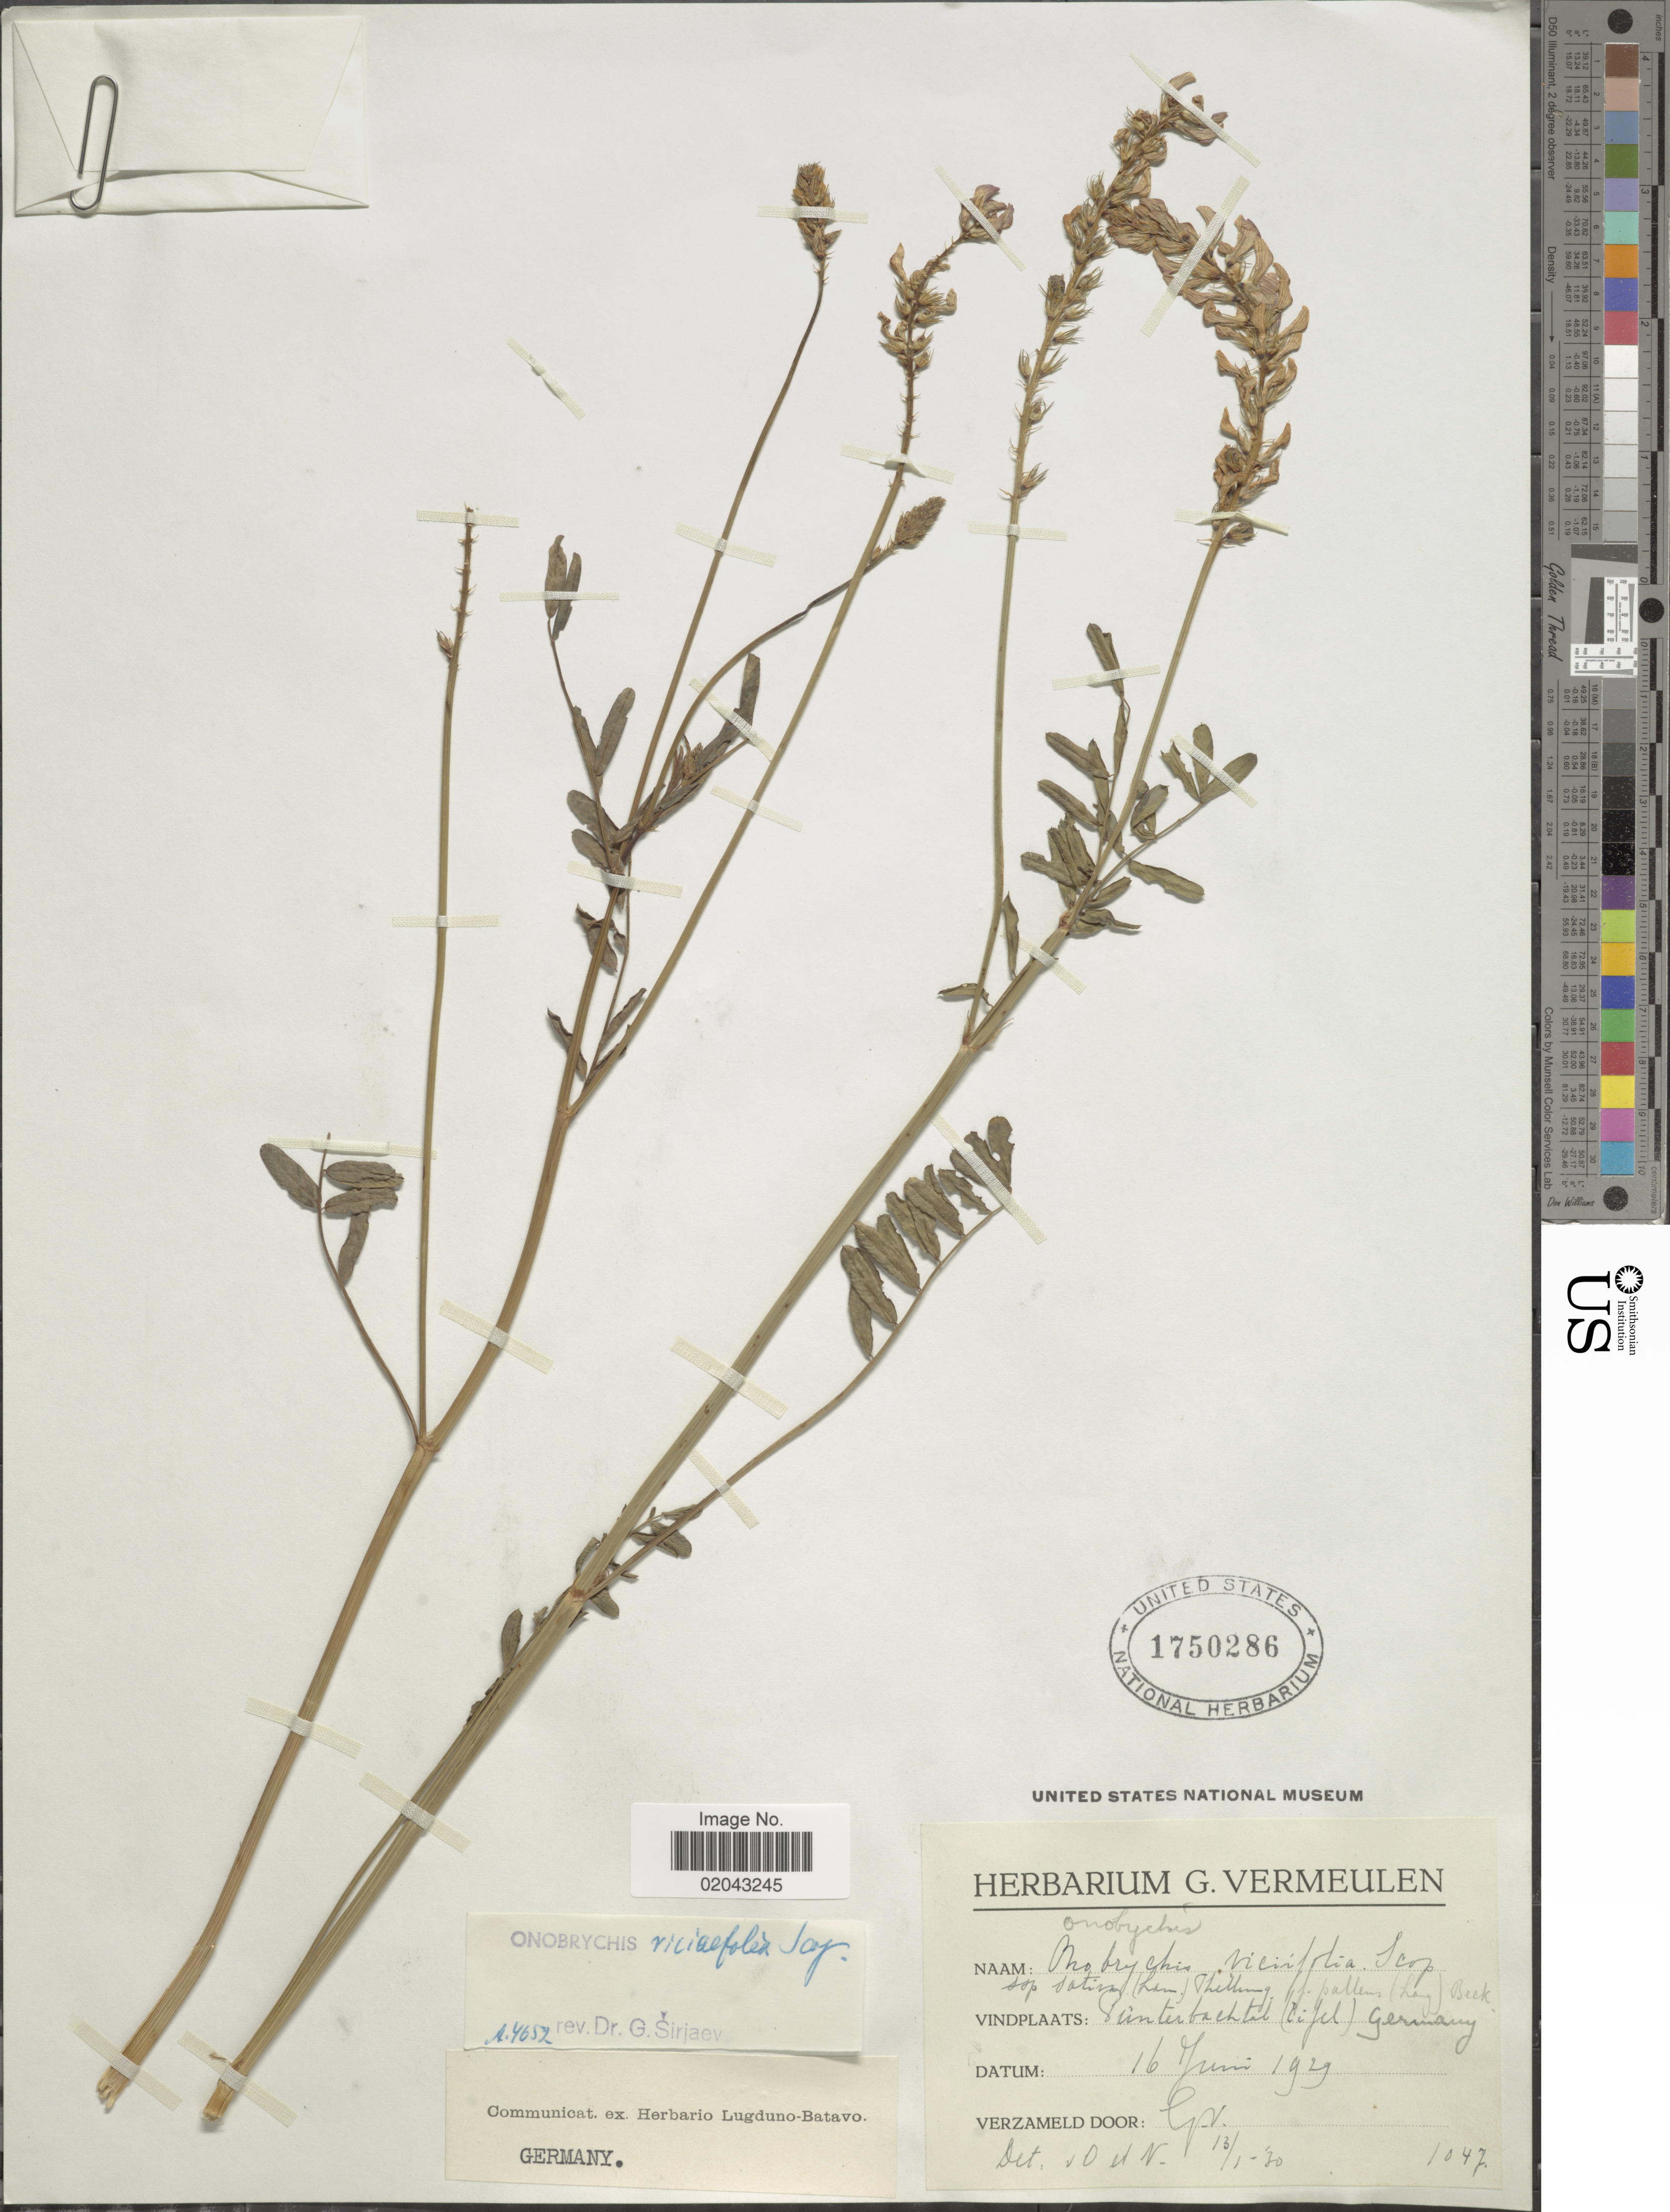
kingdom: Plantae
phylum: Tracheophyta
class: Magnoliopsida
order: Fabales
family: Fabaceae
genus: Onobrychis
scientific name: Onobrychis viciaefolia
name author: Trautv.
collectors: G. Vermeulen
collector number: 1047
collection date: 1929-06-16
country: Germany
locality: Pinterbachtal ( Eifel) Germany.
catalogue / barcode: US 1750286